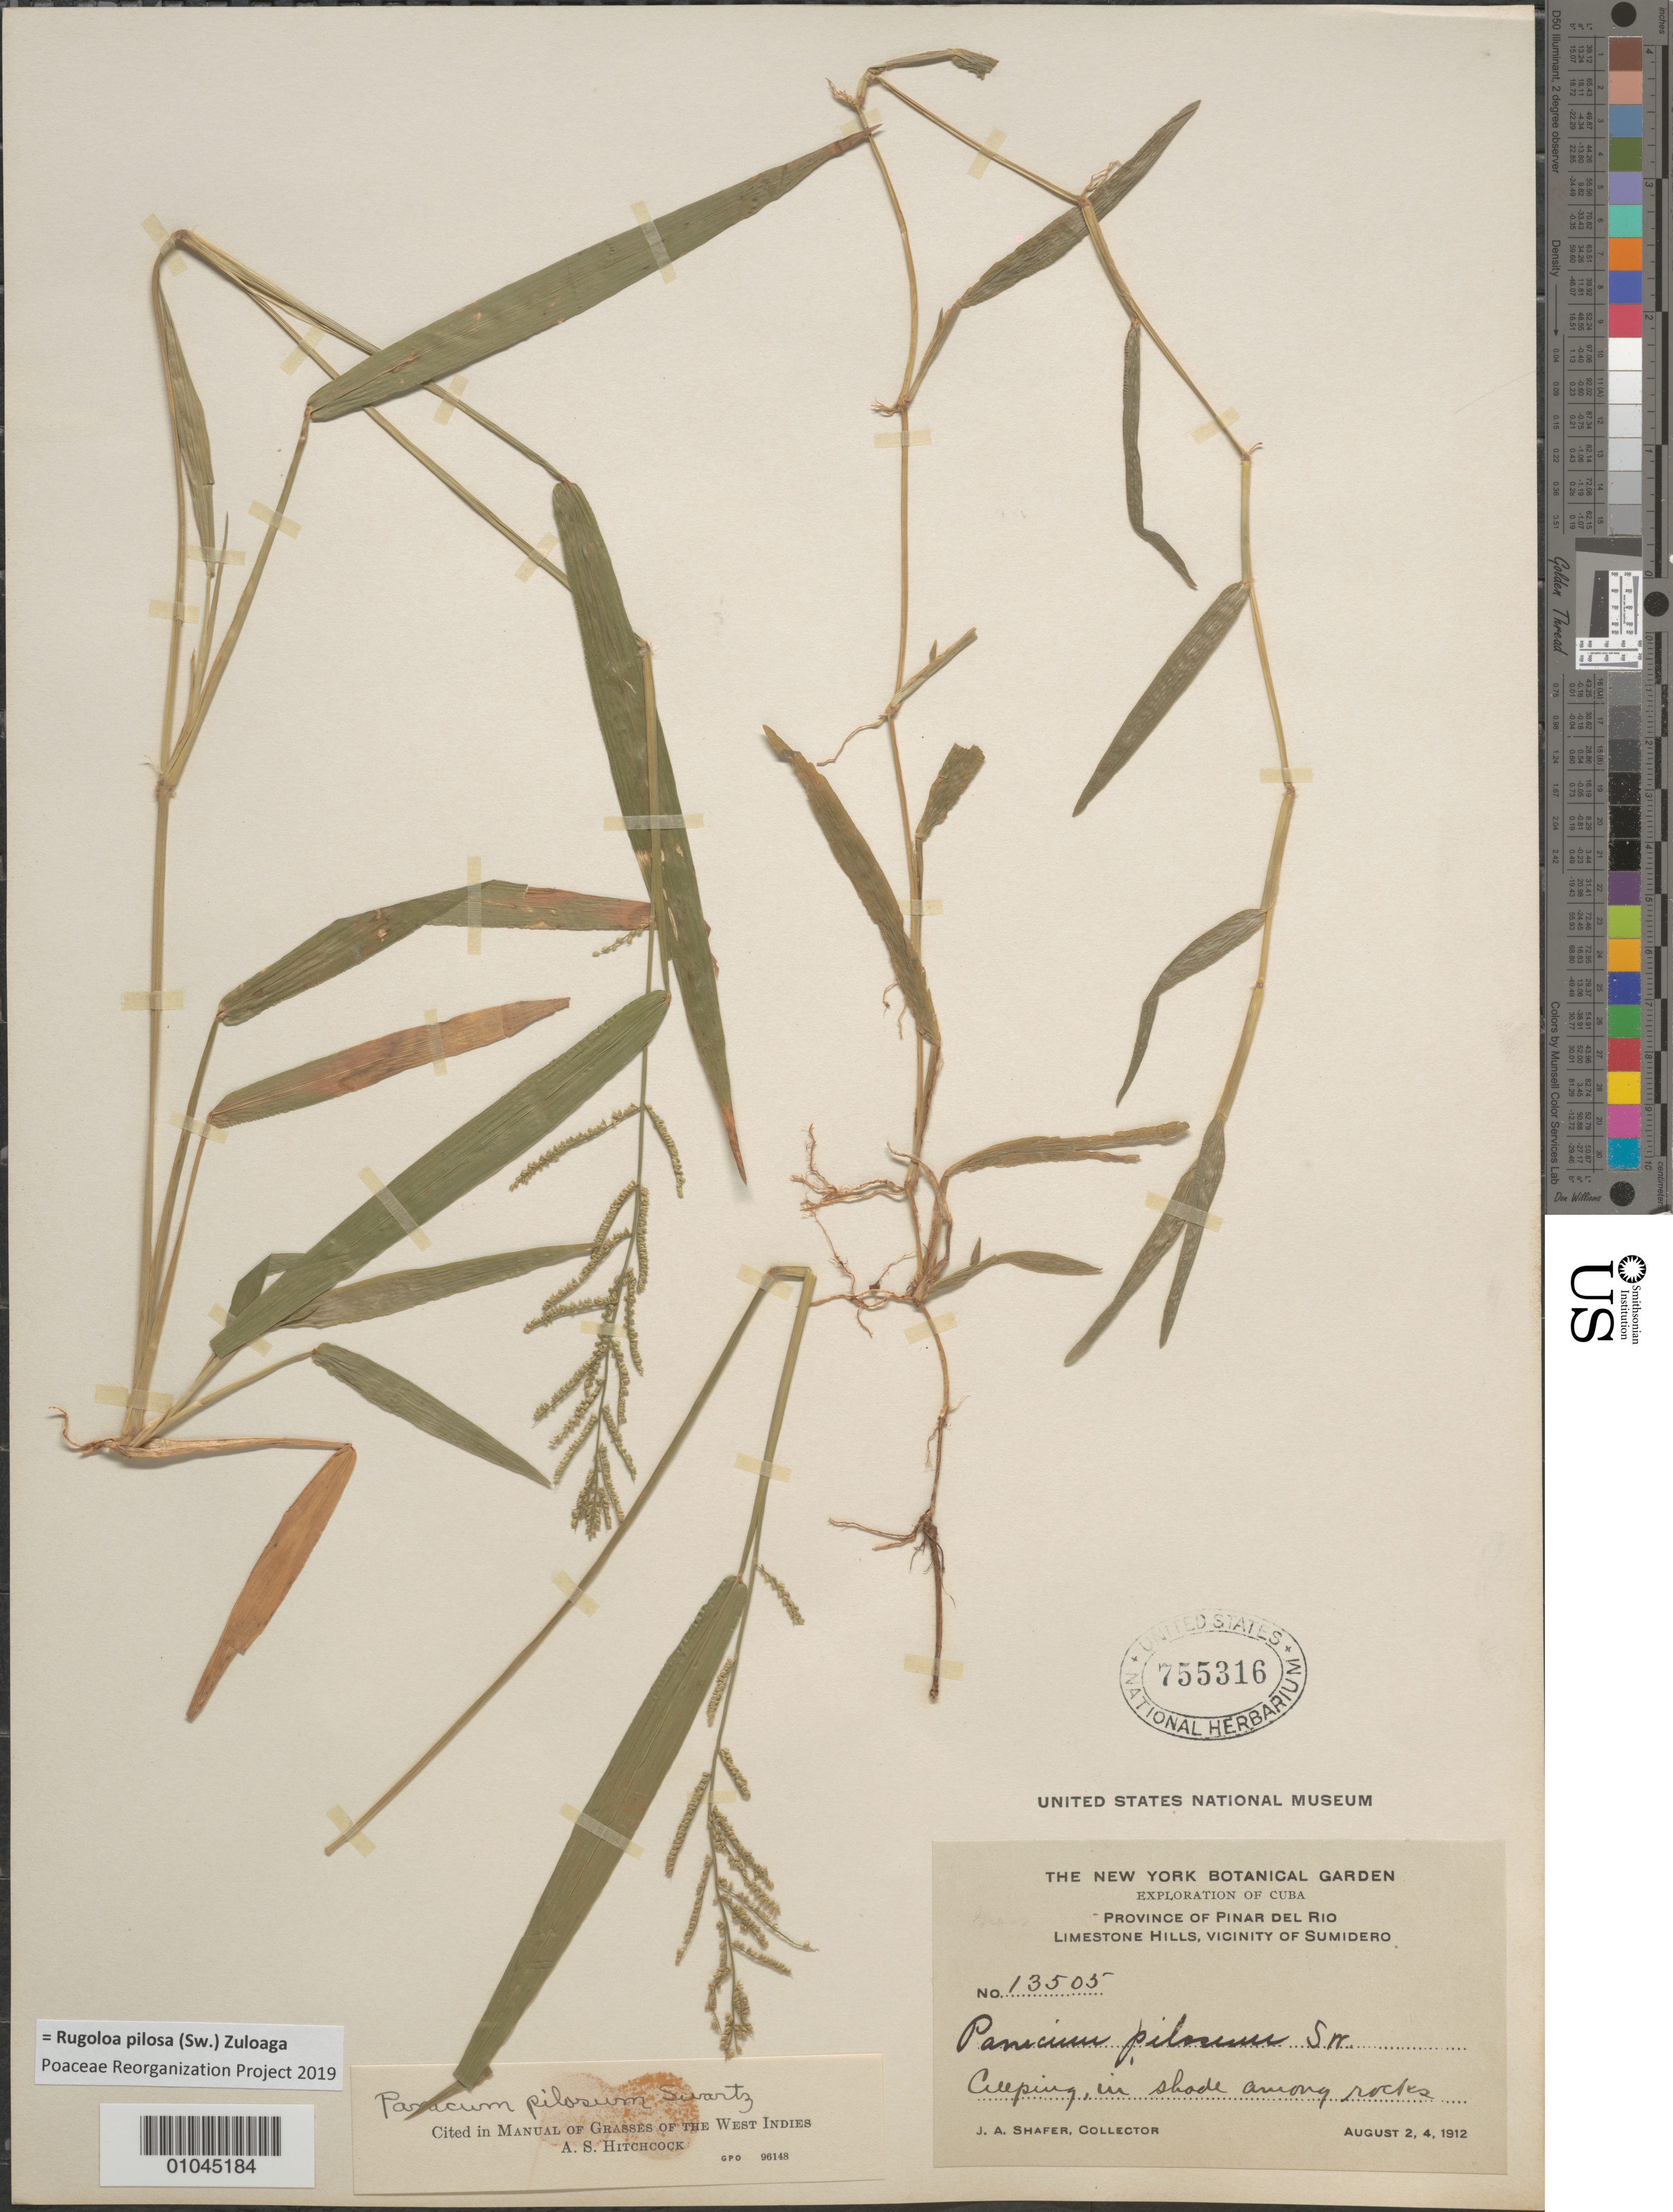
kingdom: Plantae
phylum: Tracheophyta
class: Liliopsida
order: Poales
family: Poaceae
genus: Panicum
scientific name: Panicum pilosum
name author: Sw.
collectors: J. A. Shafer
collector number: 13505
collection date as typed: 02 Aug 1912 and 04 Aug 1912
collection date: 1912-08-02,1912-08-04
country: Cuba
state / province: Pinar del Rio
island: Cuba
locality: Vicinity of Sumidero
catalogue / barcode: US 755316